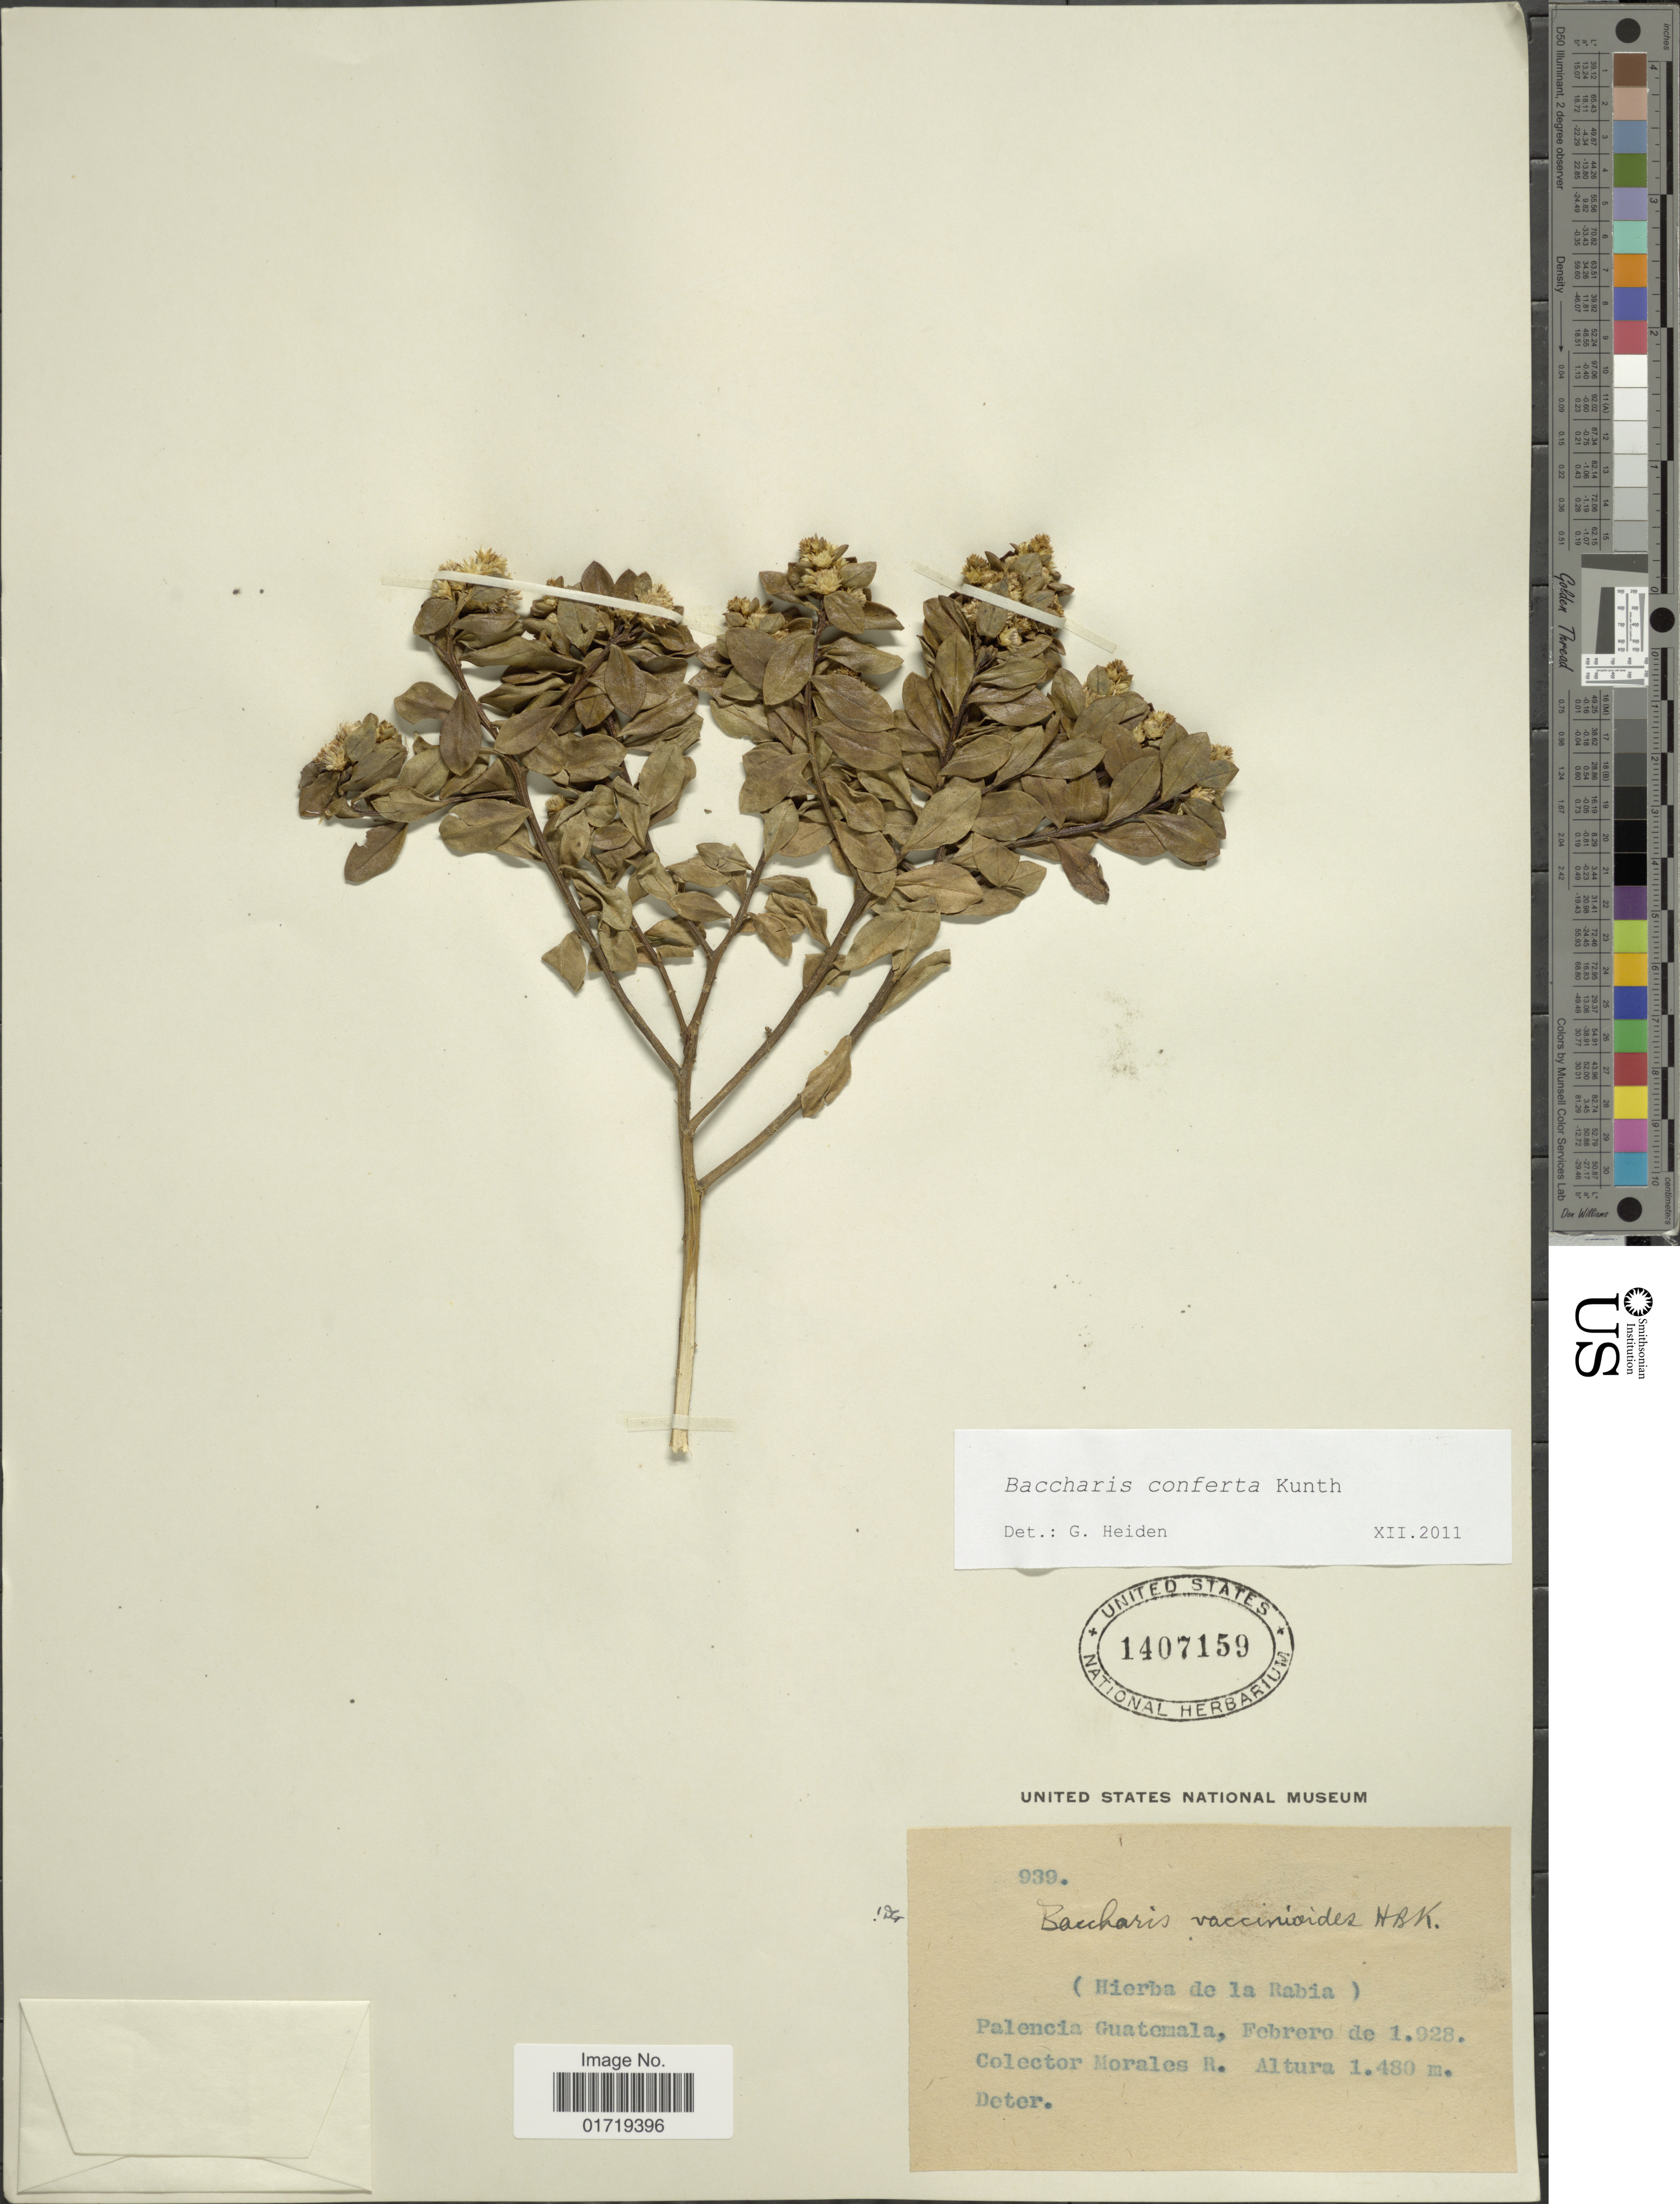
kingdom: Plantae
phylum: Tracheophyta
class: Magnoliopsida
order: Asterales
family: Asteraceae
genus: Baccharis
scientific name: Baccharis conferta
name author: Kunth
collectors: R. Morales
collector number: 939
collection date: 1928-02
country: Guatemala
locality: Palencia Guatemala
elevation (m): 1480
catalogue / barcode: US 1407159